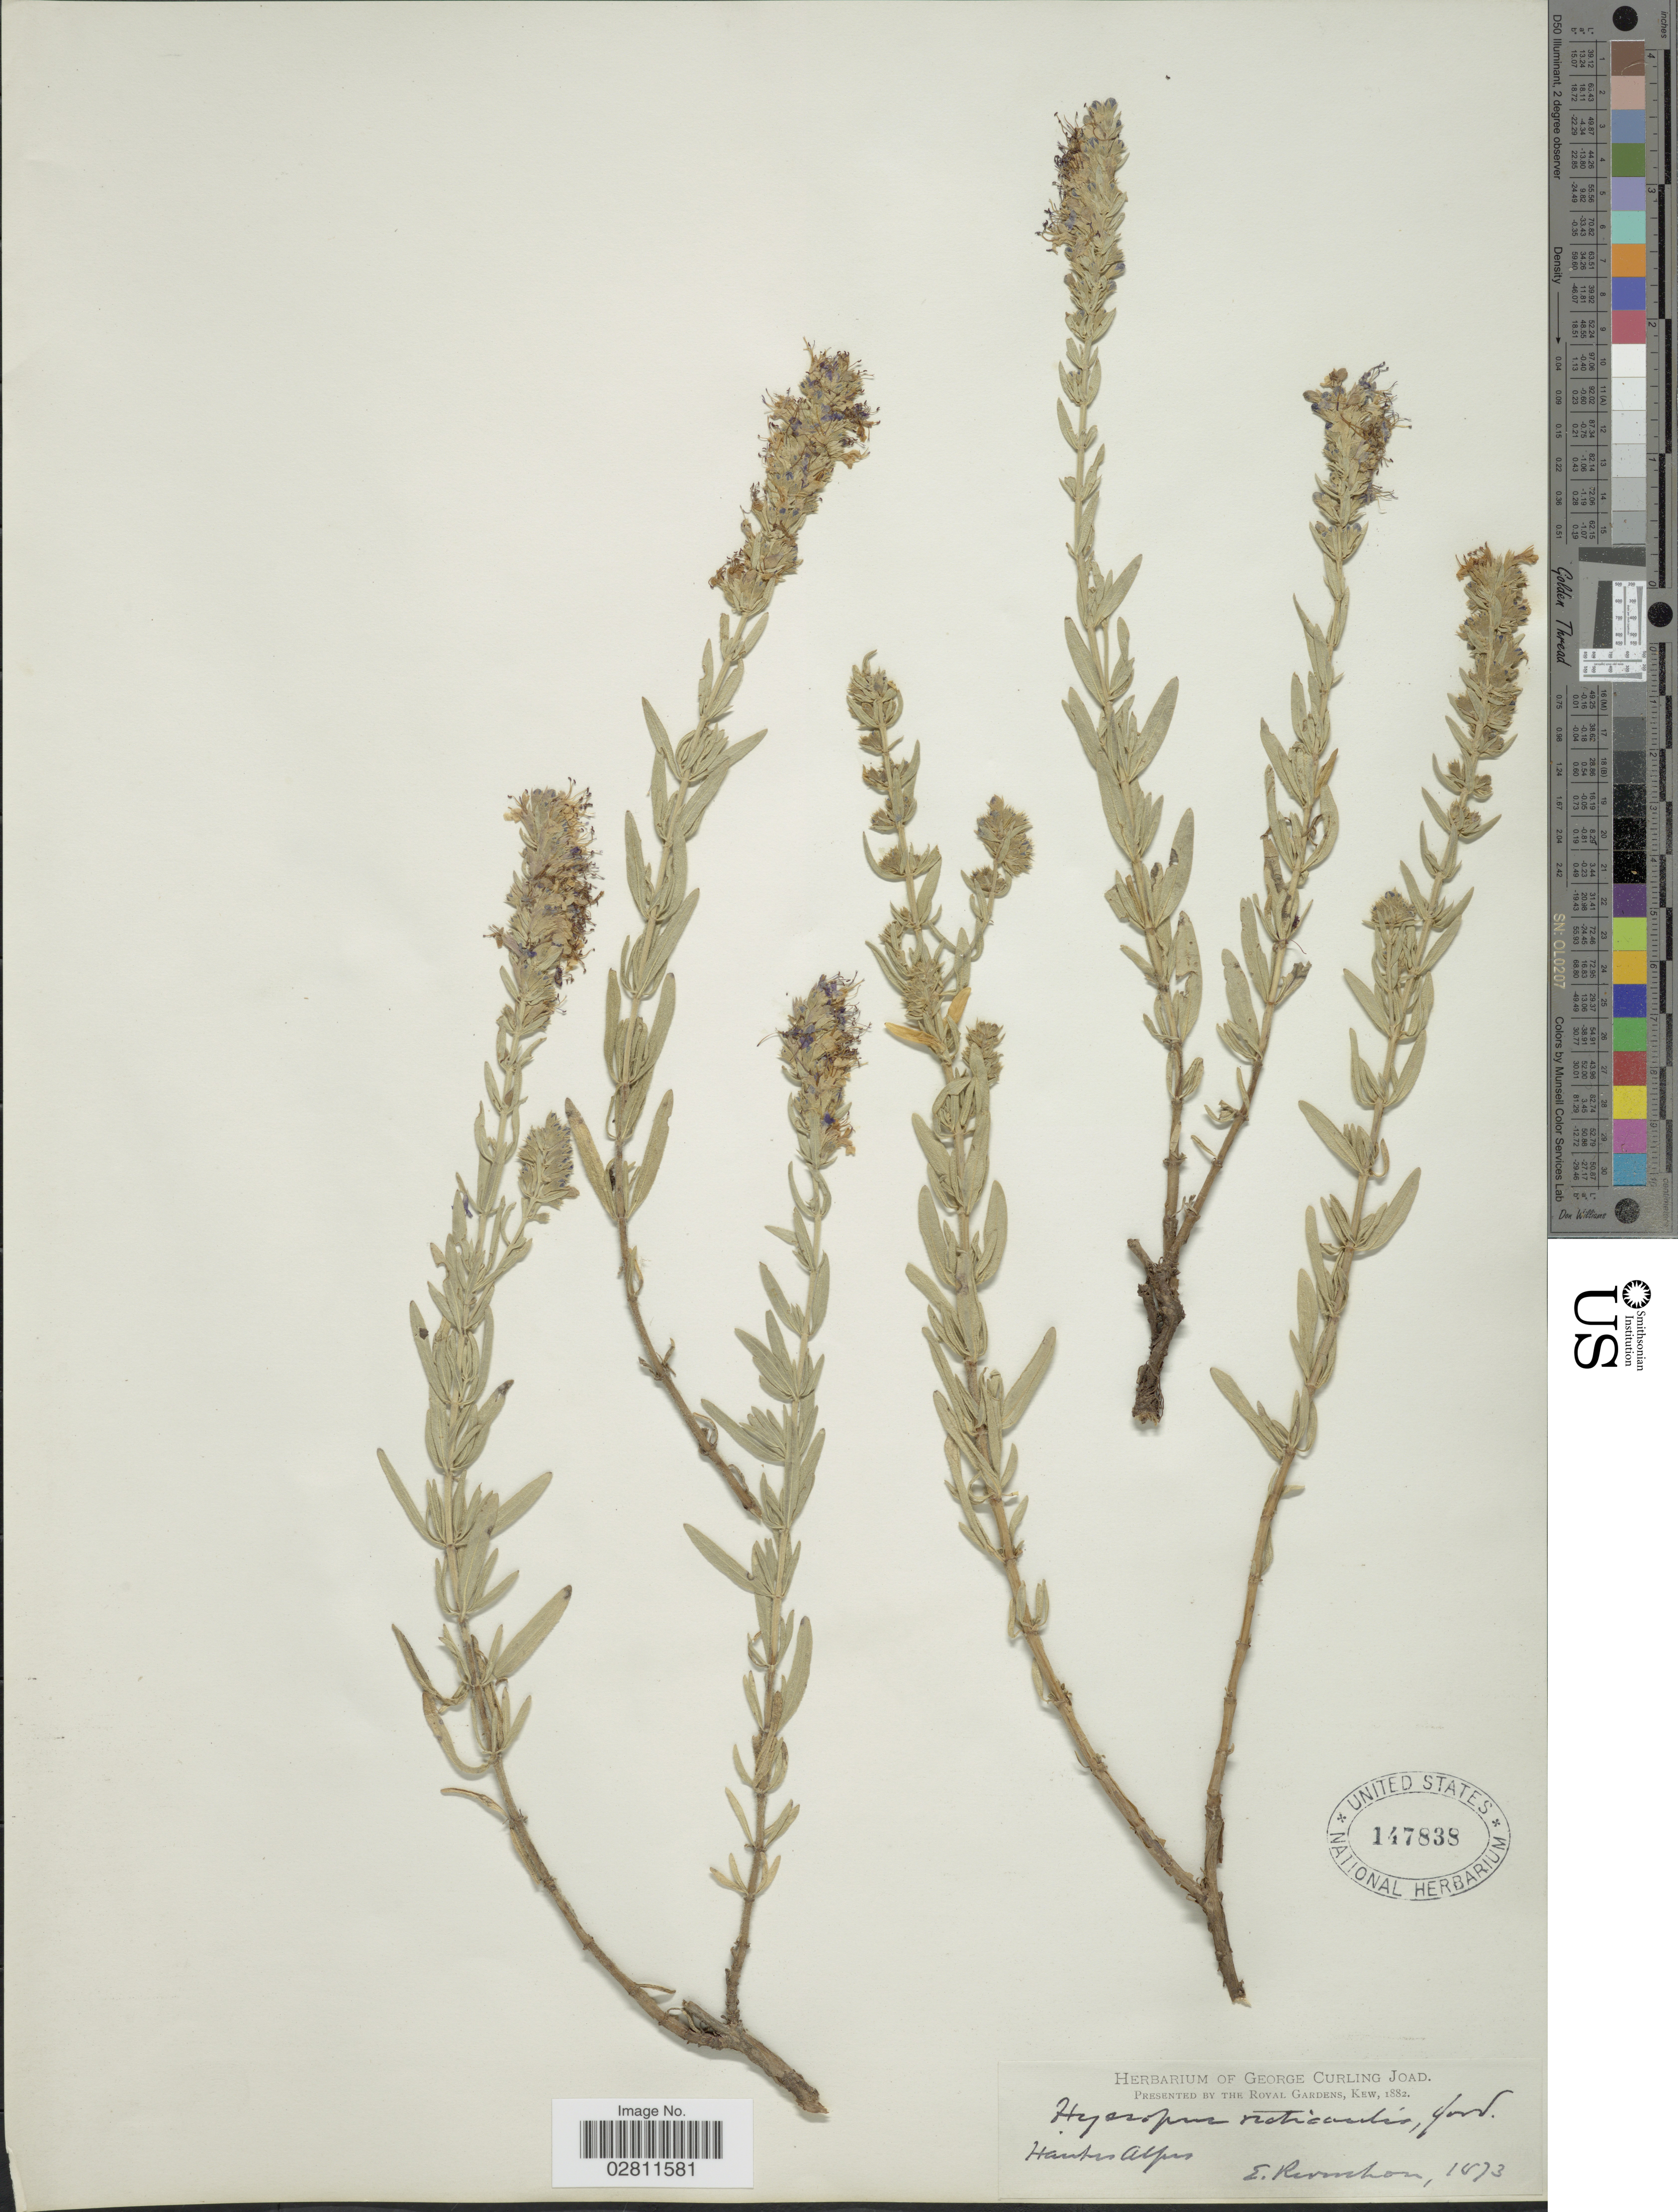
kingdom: Plantae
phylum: Tracheophyta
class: Magnoliopsida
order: Lamiales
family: Lamiaceae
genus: Hyssopus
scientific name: Hyssopus recticaulis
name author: Jord. & Fourr.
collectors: E. Reverchon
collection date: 1873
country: France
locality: Hautes Alpes.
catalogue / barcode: US 147838